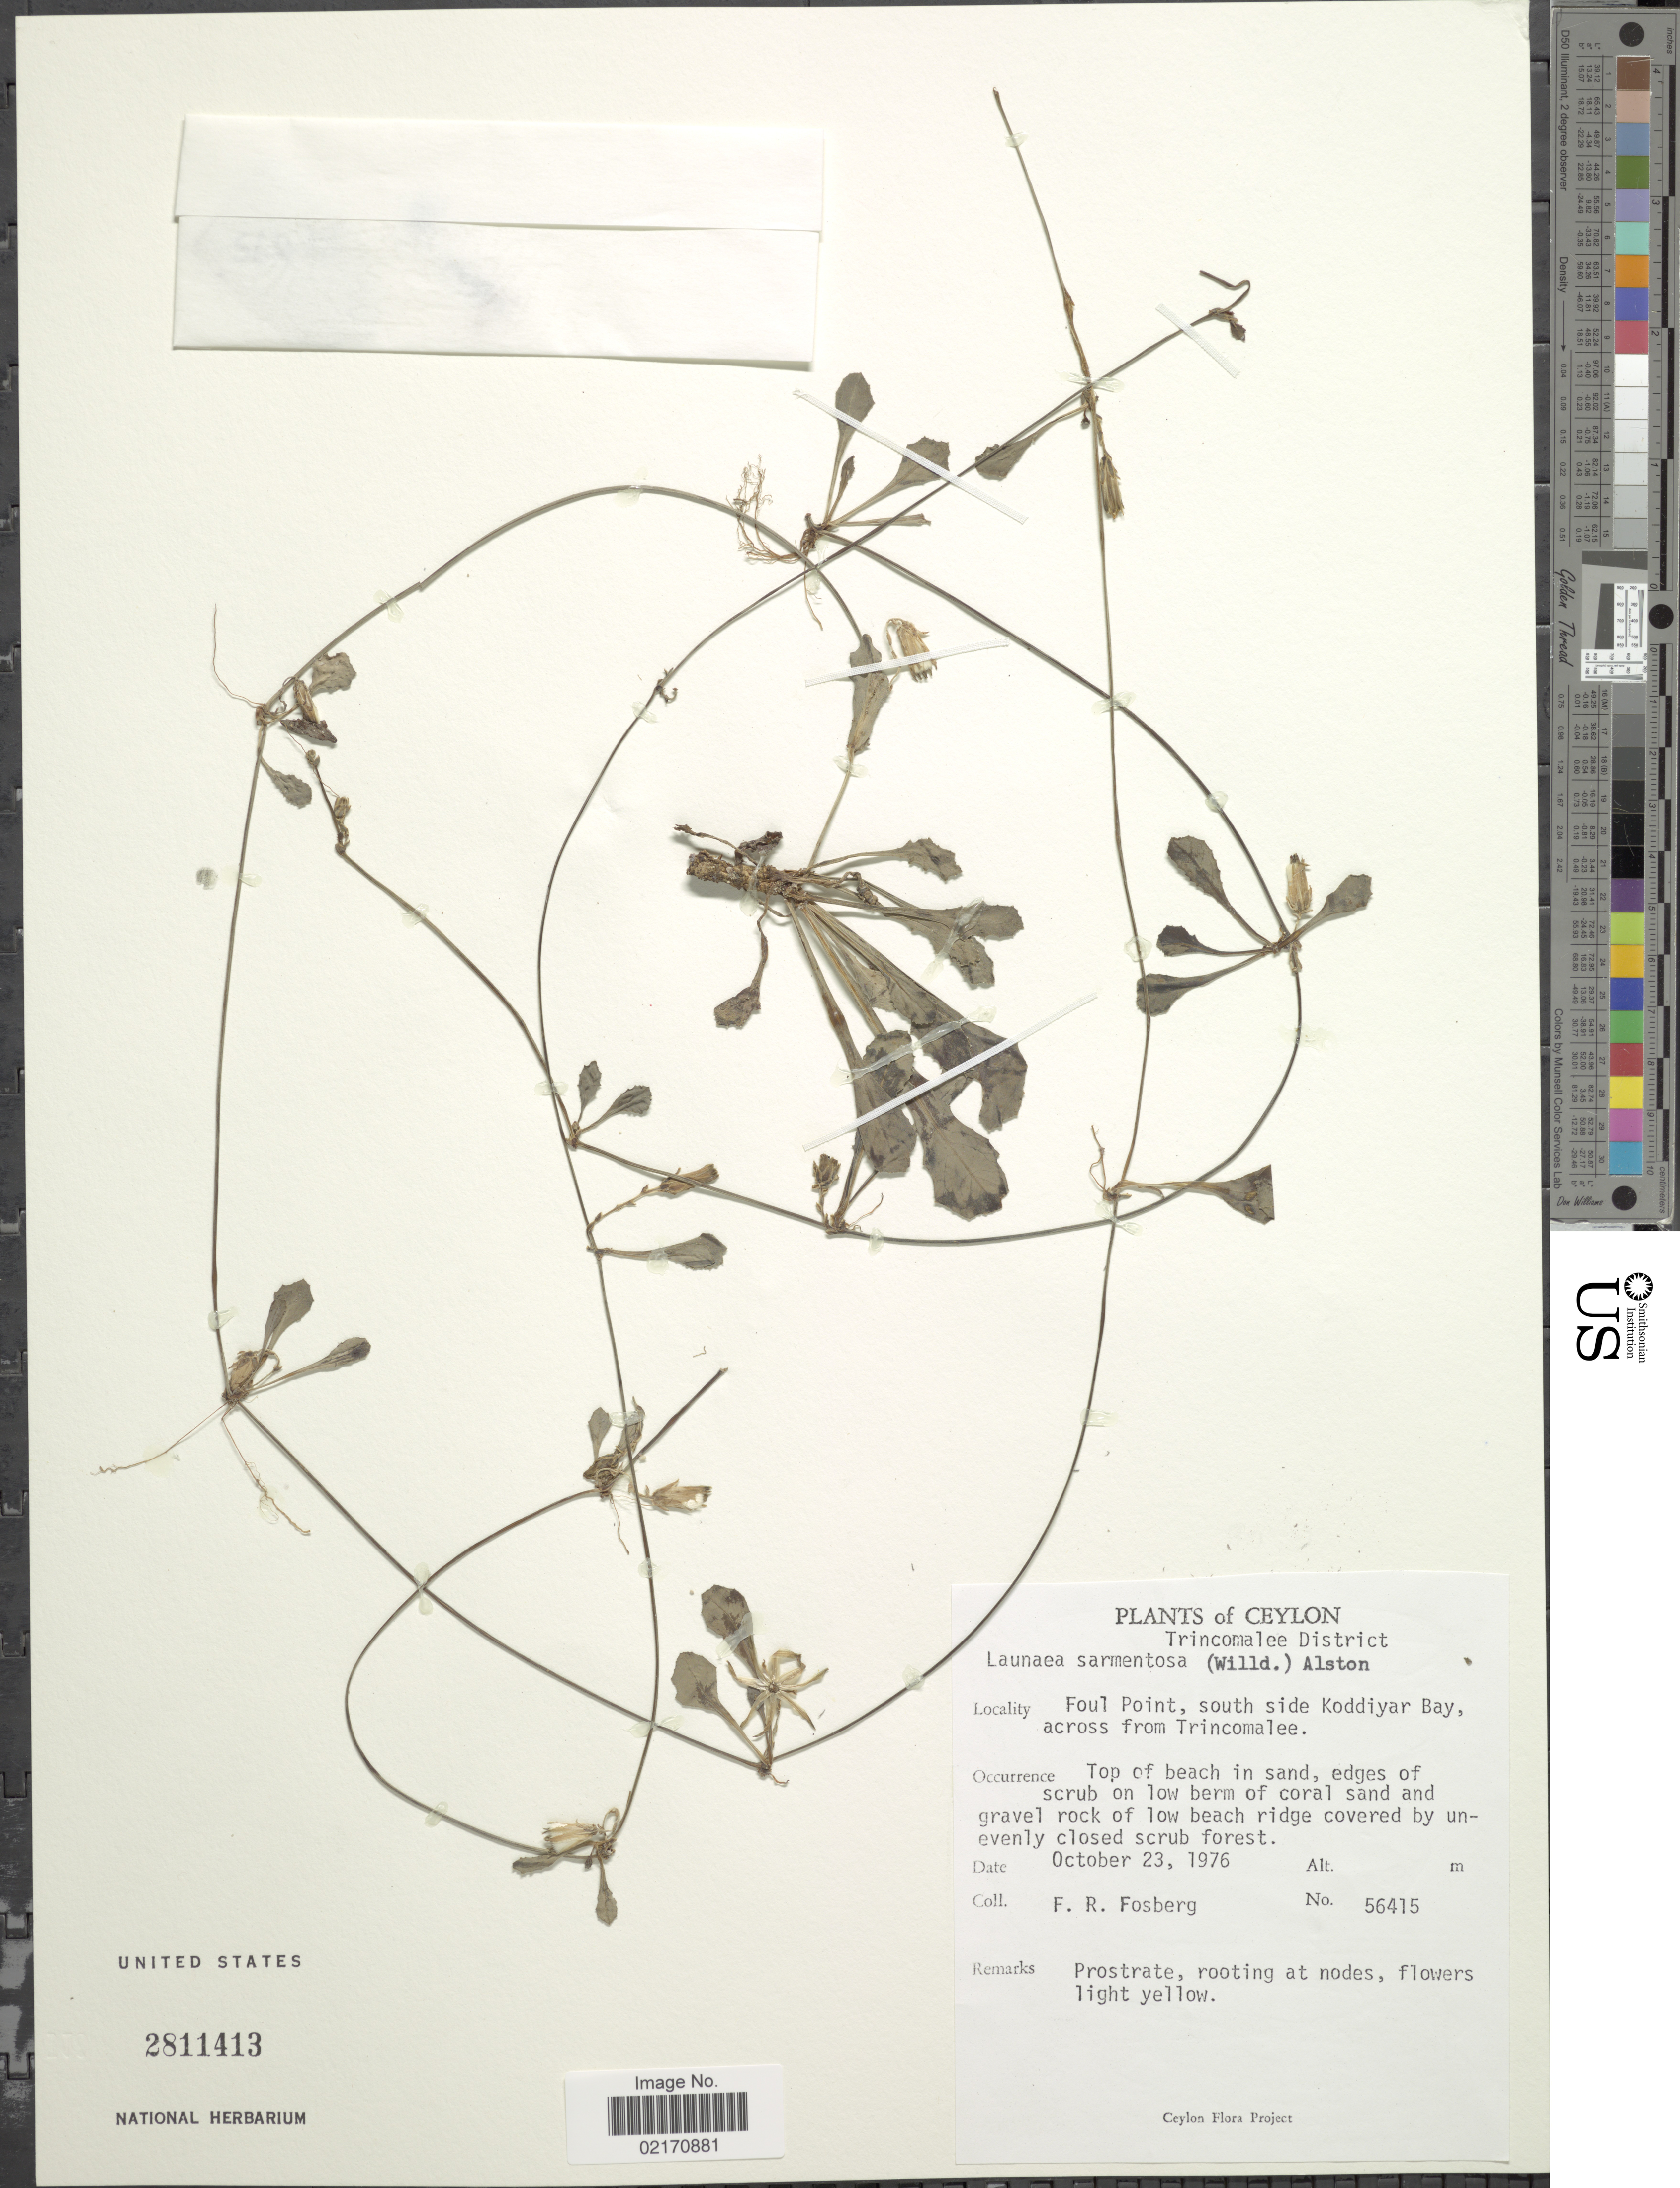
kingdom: Plantae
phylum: Tracheophyta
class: Magnoliopsida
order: Asterales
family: Asteraceae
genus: Launaea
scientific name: Launaea sarmentosa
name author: (Willd.) Kuntze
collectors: F. R. Fosberg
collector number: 56415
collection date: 1976-10-23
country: Sri Lanka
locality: Ceylon, Trincomalee District, Foul Point, south side Koddiyar Bay, across from Trincomalee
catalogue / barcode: US 2811413